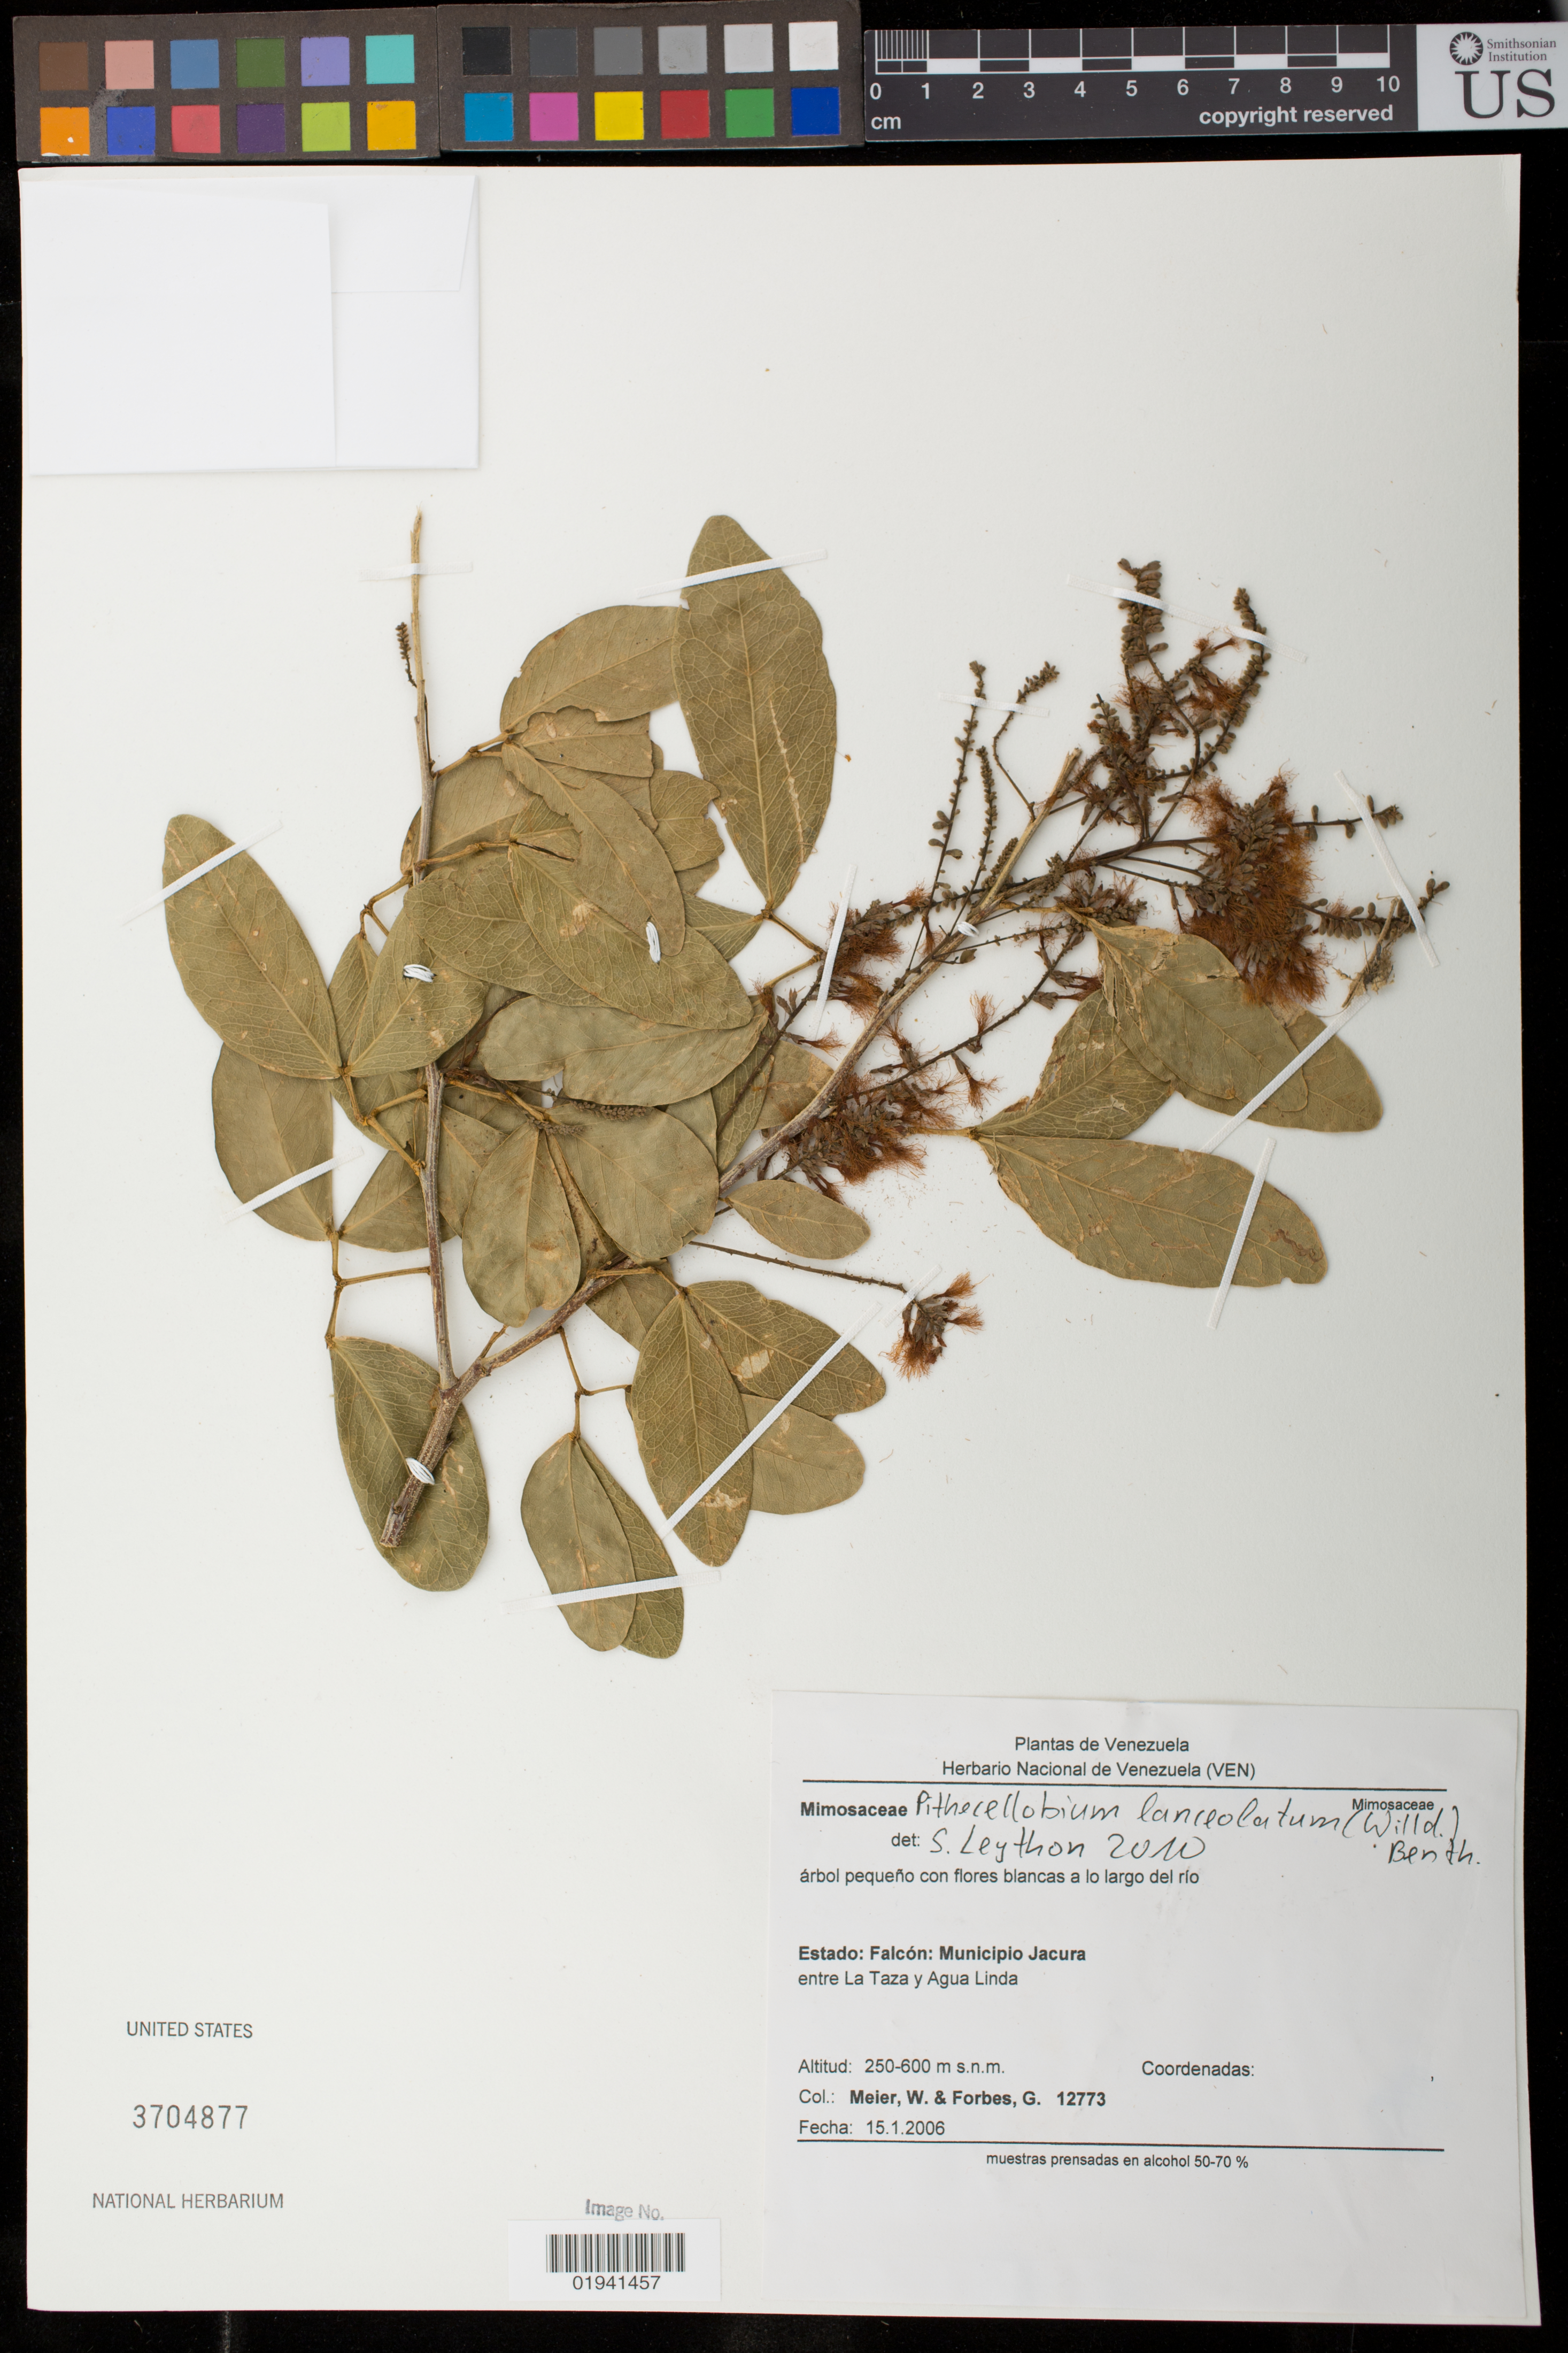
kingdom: Plantae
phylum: Tracheophyta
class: Magnoliopsida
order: Fabales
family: Fabaceae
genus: Pithecellobium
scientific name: Pithecellobium lanceolatum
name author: (Humb. & Bonpl. ex Willd.) Benth.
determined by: Leython, S.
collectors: W. Meier & G. Forbes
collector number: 12773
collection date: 2006-01-15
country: Venezuela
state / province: Falcón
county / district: Jacura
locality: Estado: Falcon: Municipio Jacura. entre La Taza y Agua Linda.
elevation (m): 250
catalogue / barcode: US 3704877